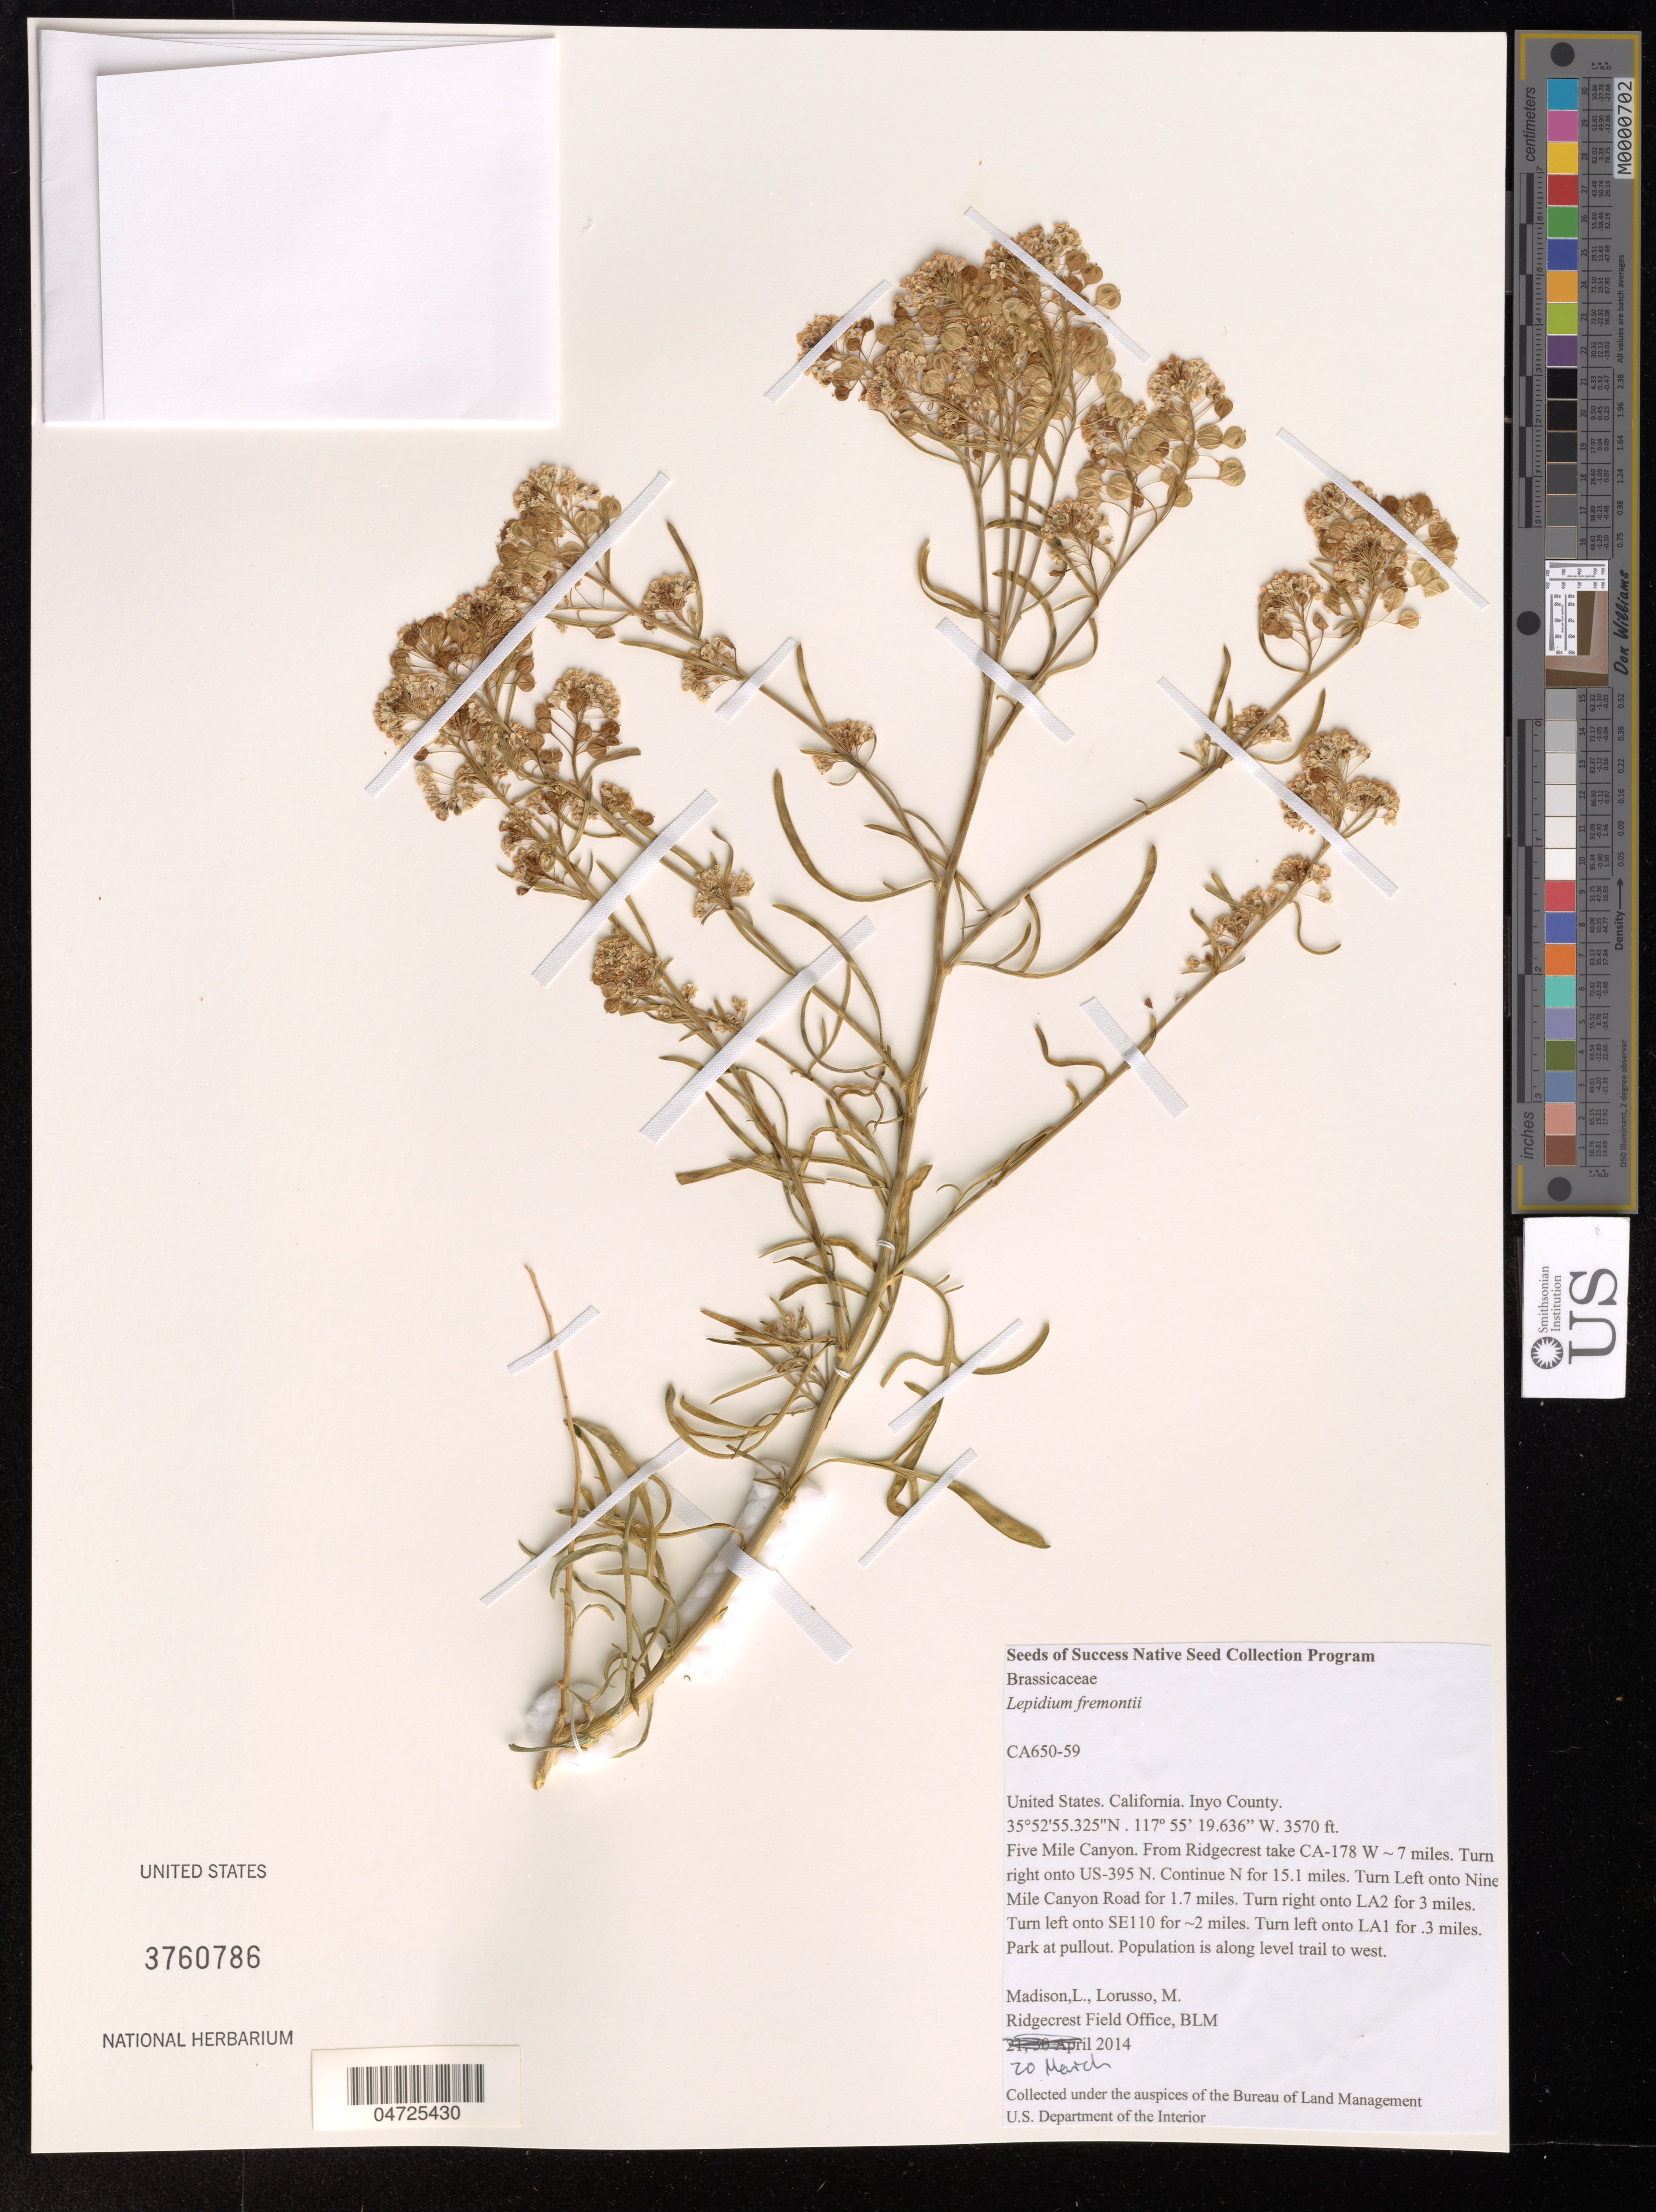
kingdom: Plantae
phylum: Tracheophyta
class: Magnoliopsida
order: Brassicales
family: Brassicaceae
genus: Lepidium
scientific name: Lepidium fremontii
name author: S. Watson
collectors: L. Madison & M. Lorusso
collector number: CA650-59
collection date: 2014-03-20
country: United States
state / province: California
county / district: Inyo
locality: Inyo County. Five Mile Canyon. From Ridgecrest take CA-178 W ~7 miles. Turn right onto US-395 N. Continue N for 15.1 miles. Turn Left onto Nine Mile Canyon Road for 1.7 miles. Turn right onto LA2 for 3 miles. Turn left onto SE110 for ~2 miles. Turn left onto LA1 for .3 miles. Park at pullout. Population is along level trail to west.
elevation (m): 1088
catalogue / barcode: US 3760786